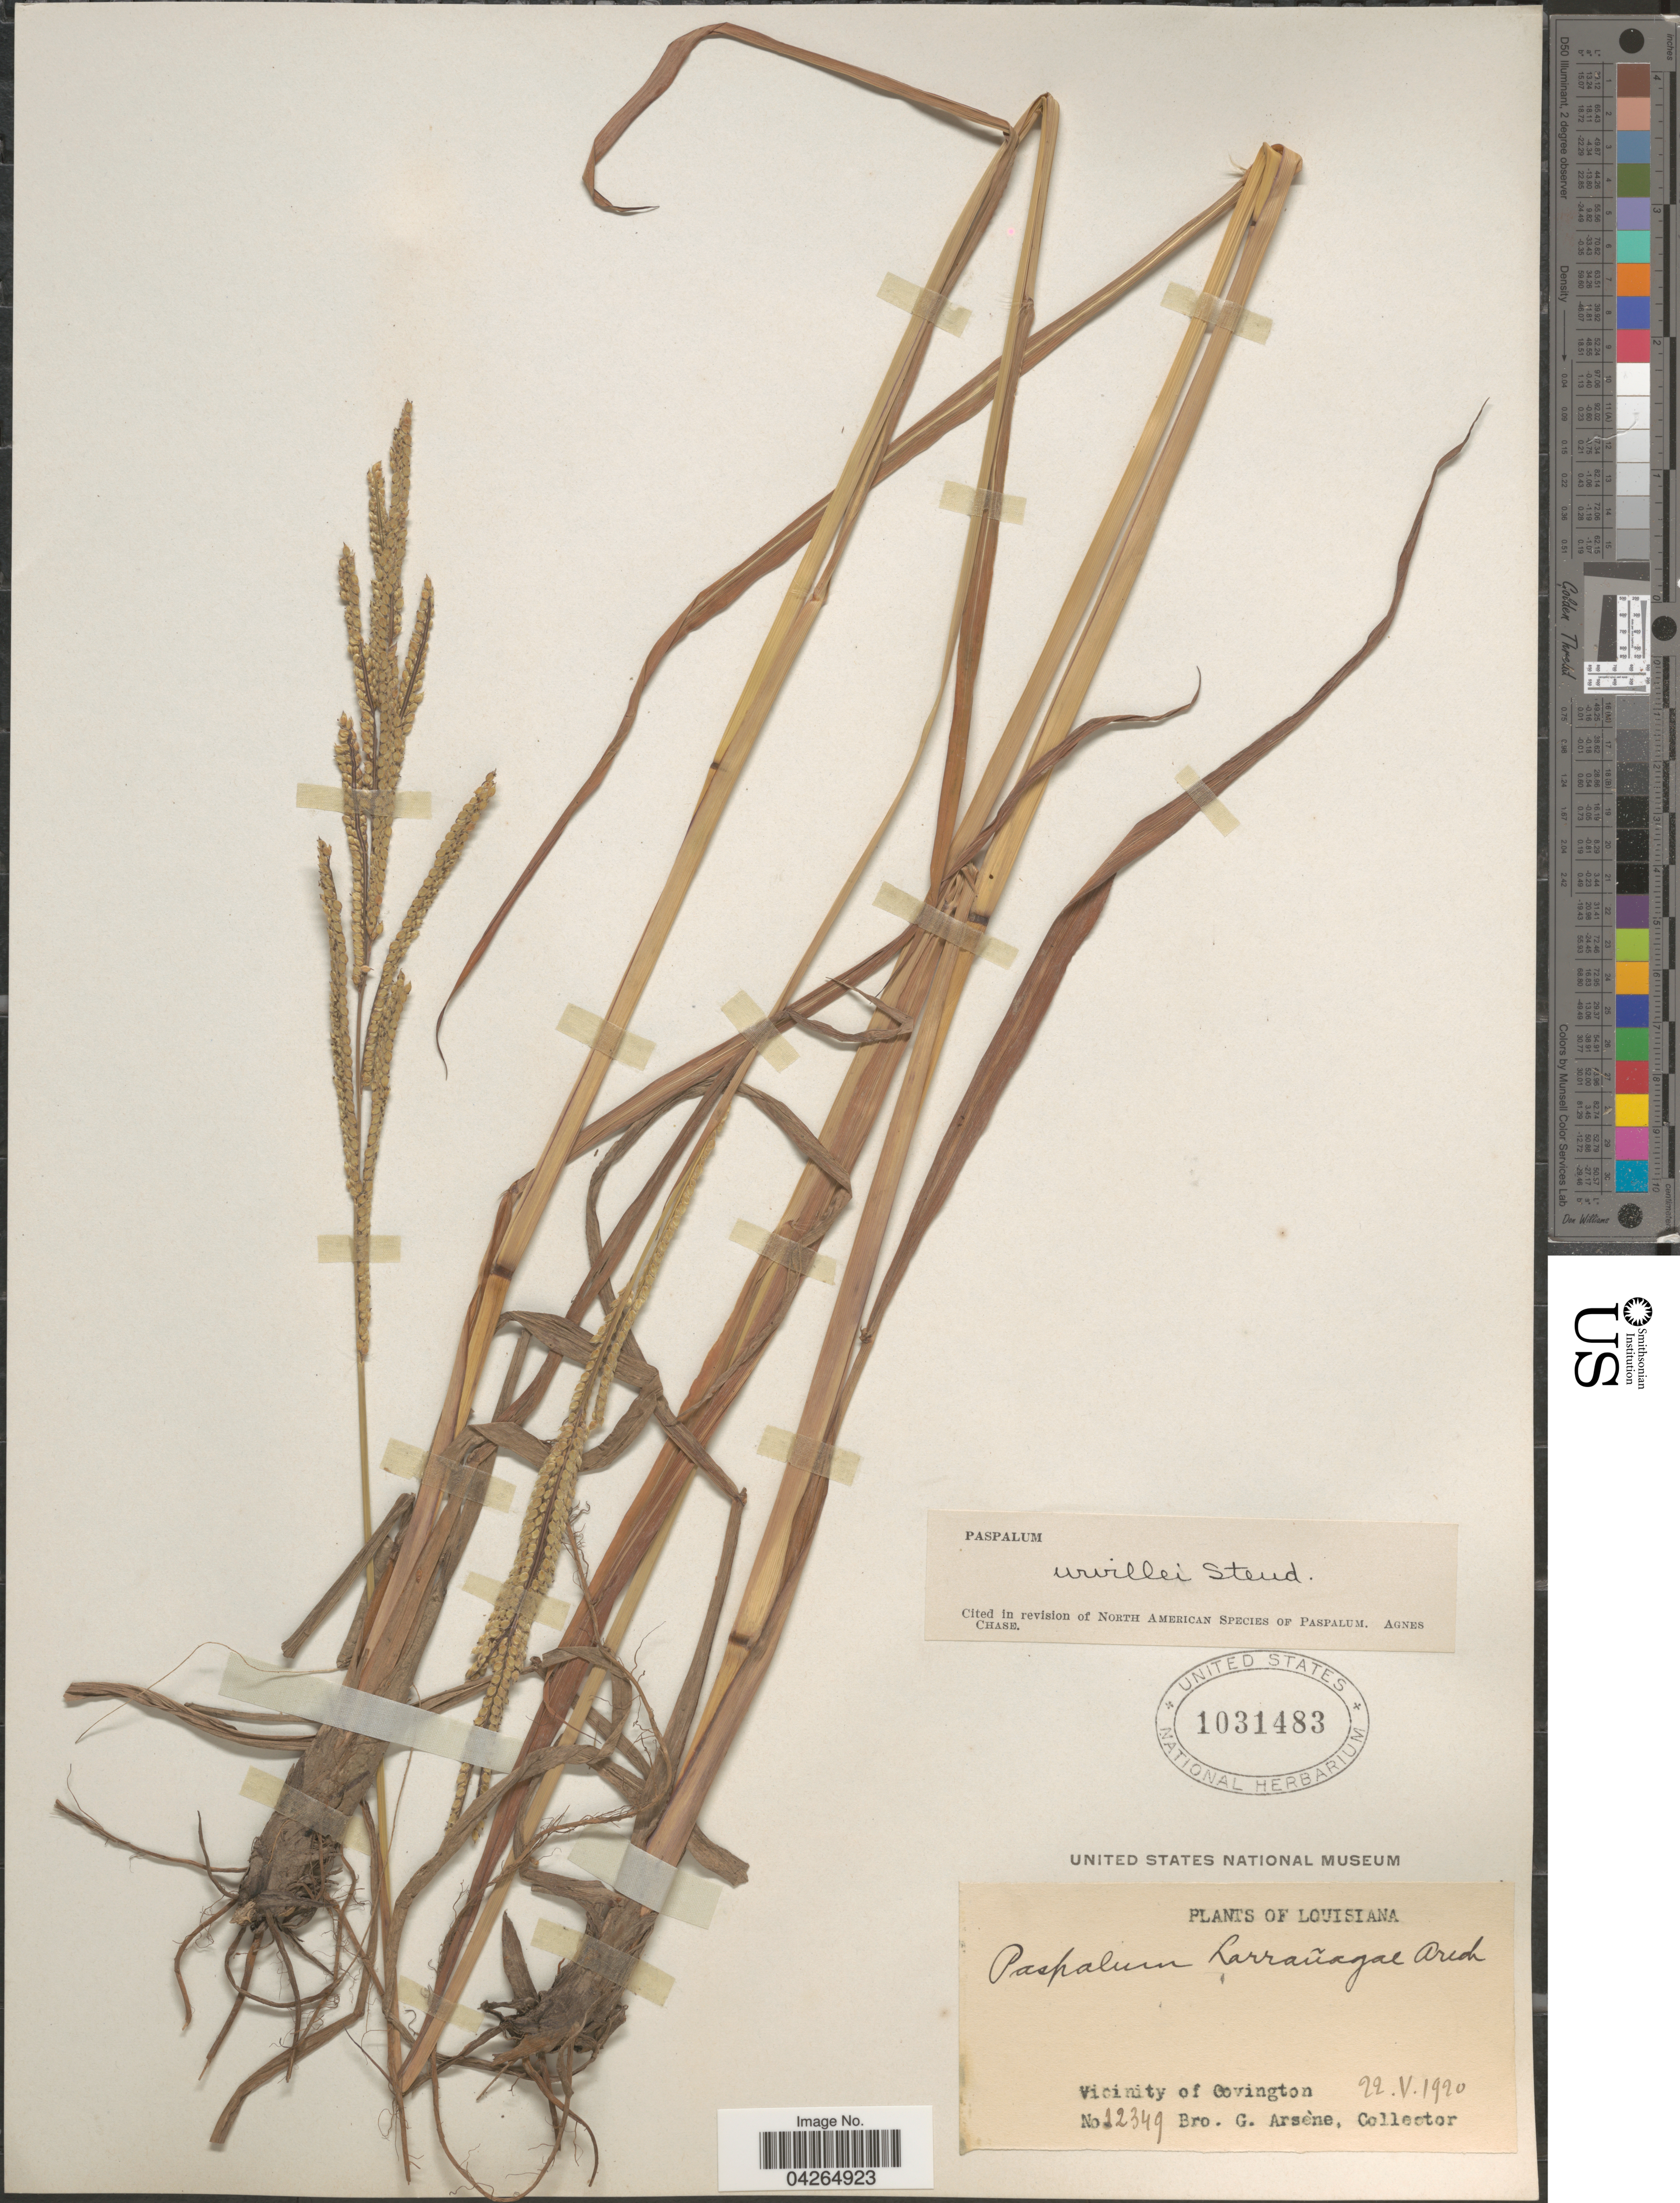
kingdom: Plantae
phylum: Tracheophyta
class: Liliopsida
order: Poales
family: Poaceae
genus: Paspalum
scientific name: Paspalum urvillei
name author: Steud.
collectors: Bro. G. Arsène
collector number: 12349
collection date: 1920-05-22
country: United States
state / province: Louisiana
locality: Vicinity of Covington.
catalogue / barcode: US 1031483